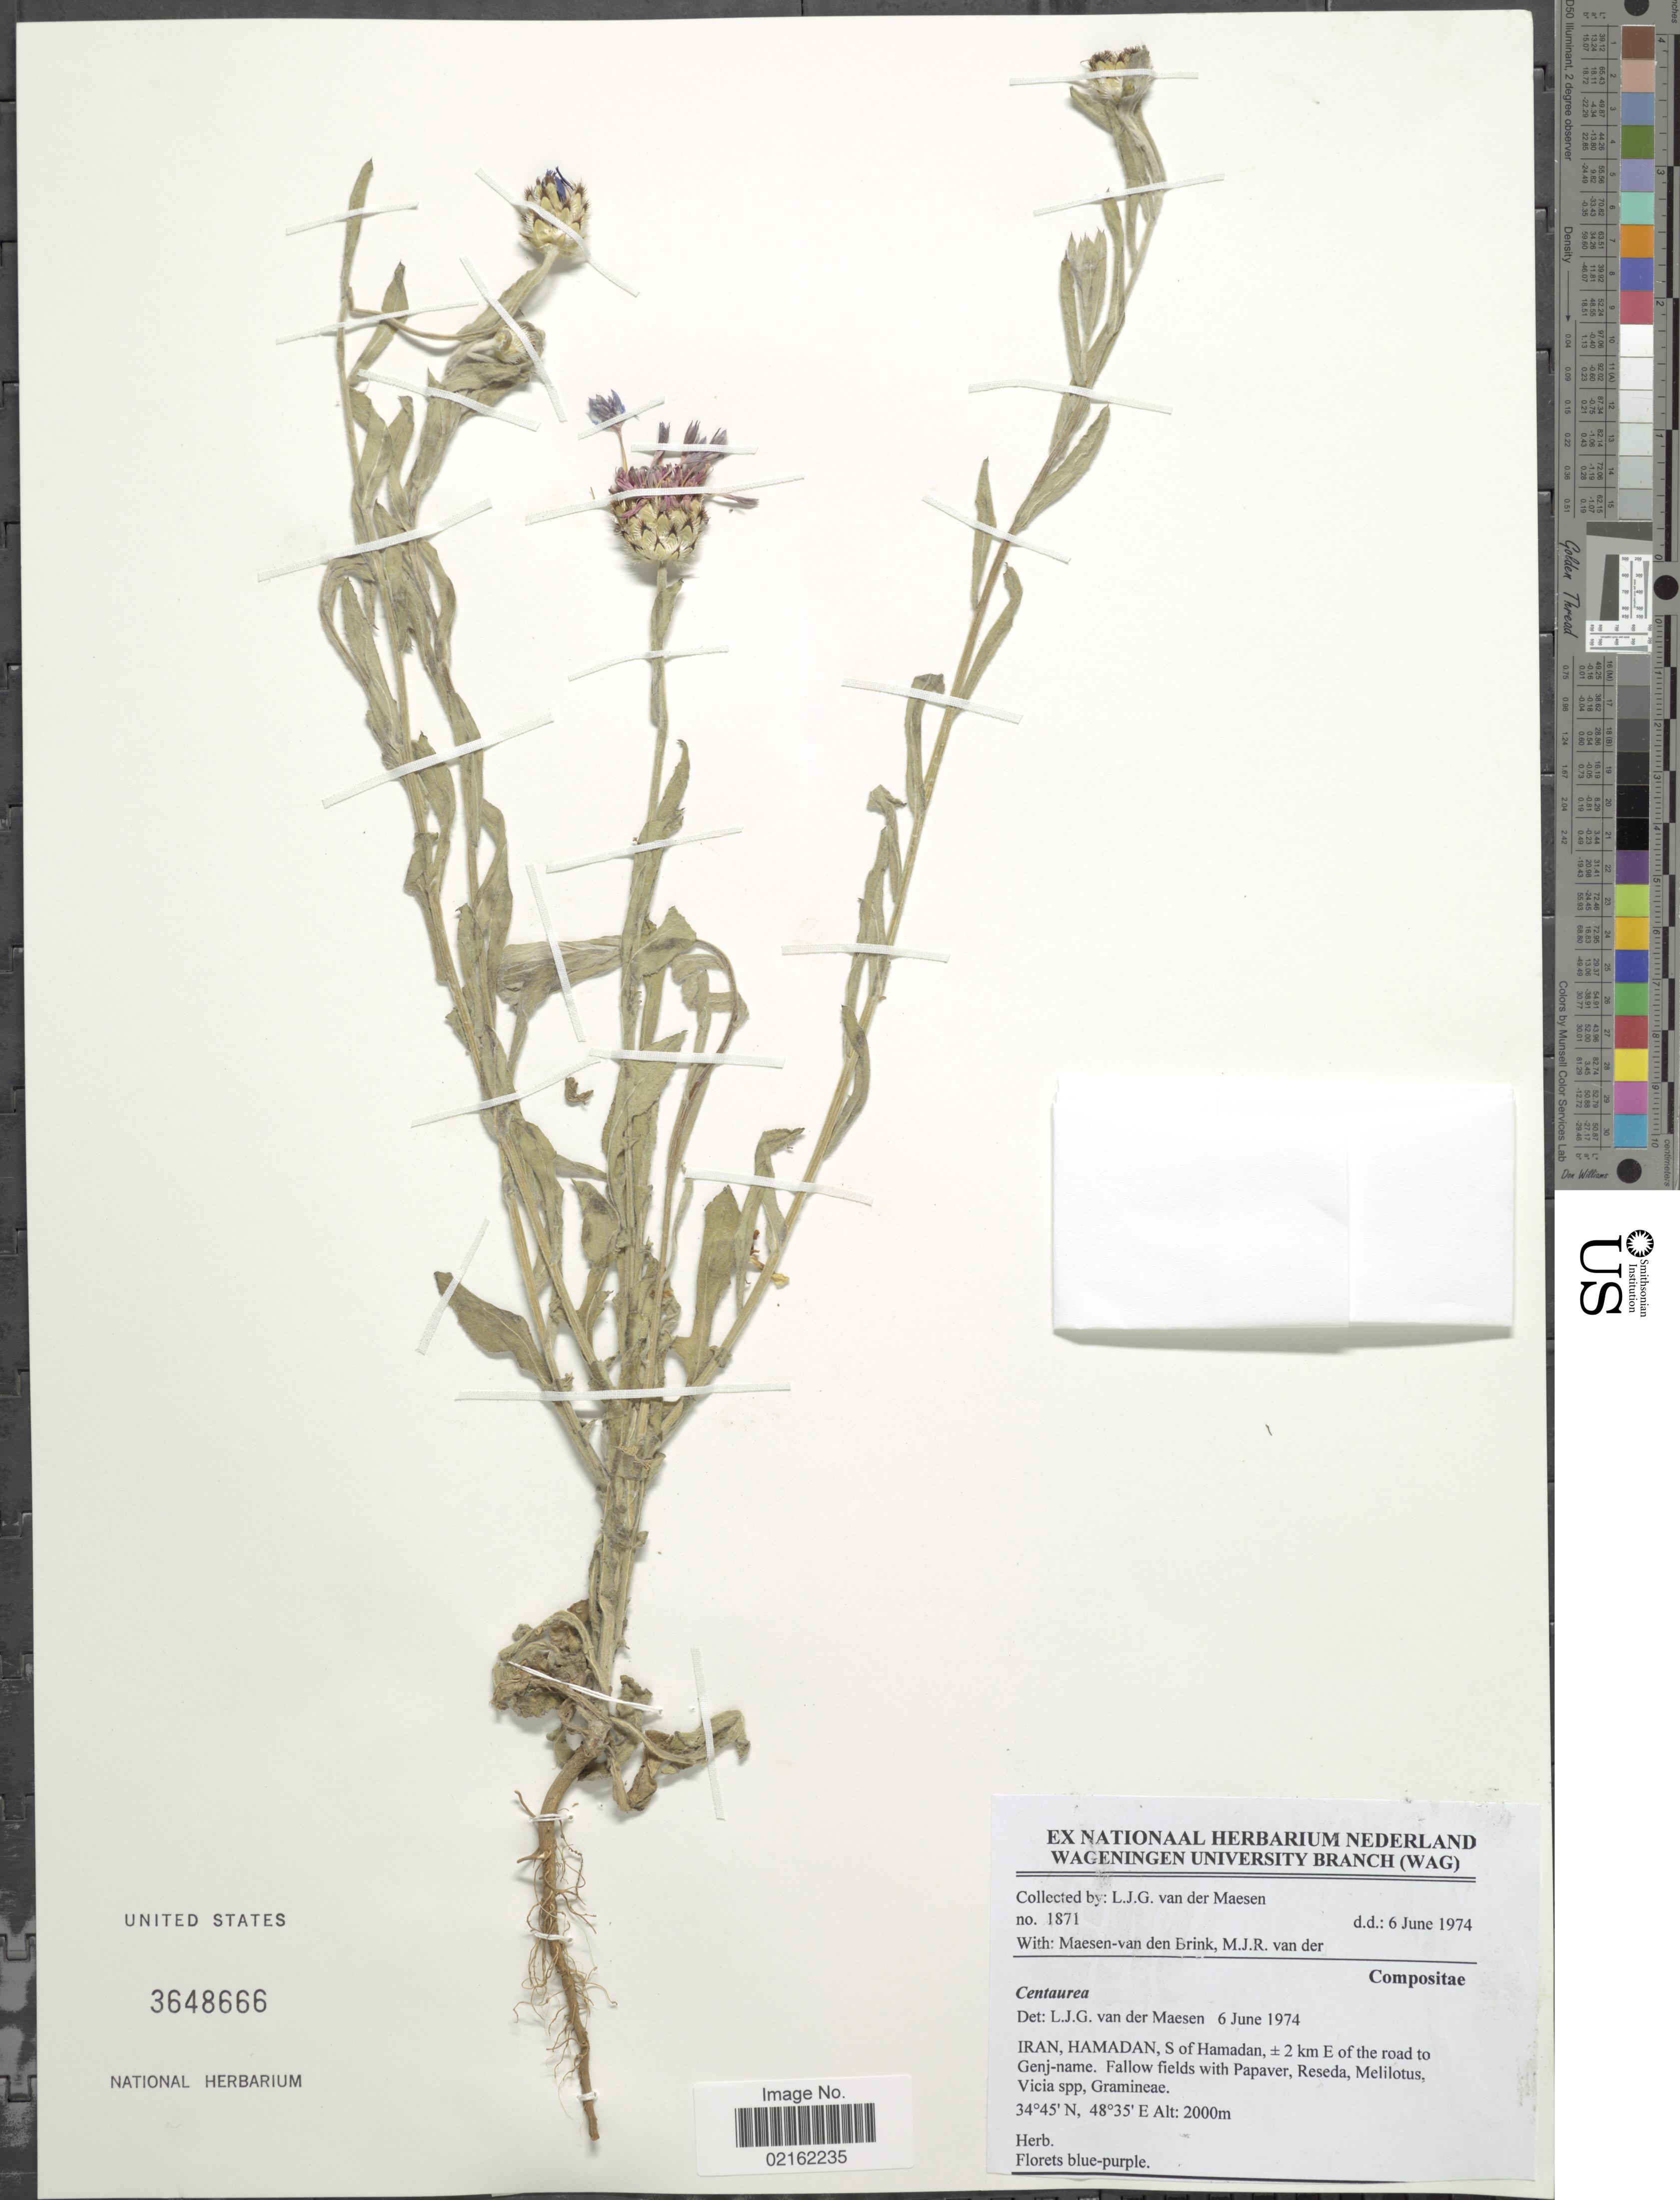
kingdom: Plantae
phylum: Tracheophyta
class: Magnoliopsida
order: Asterales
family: Asteraceae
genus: Centaurea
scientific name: Centaurea sp.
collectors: L. van der Maesen, M. Maesen-van den Brink & v. M. J. R.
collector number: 1871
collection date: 1974-06-06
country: Iran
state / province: Hamadan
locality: S. of Hamadan, ± 2 km E of the road to Genj-name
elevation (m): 2000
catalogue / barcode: US 3648666